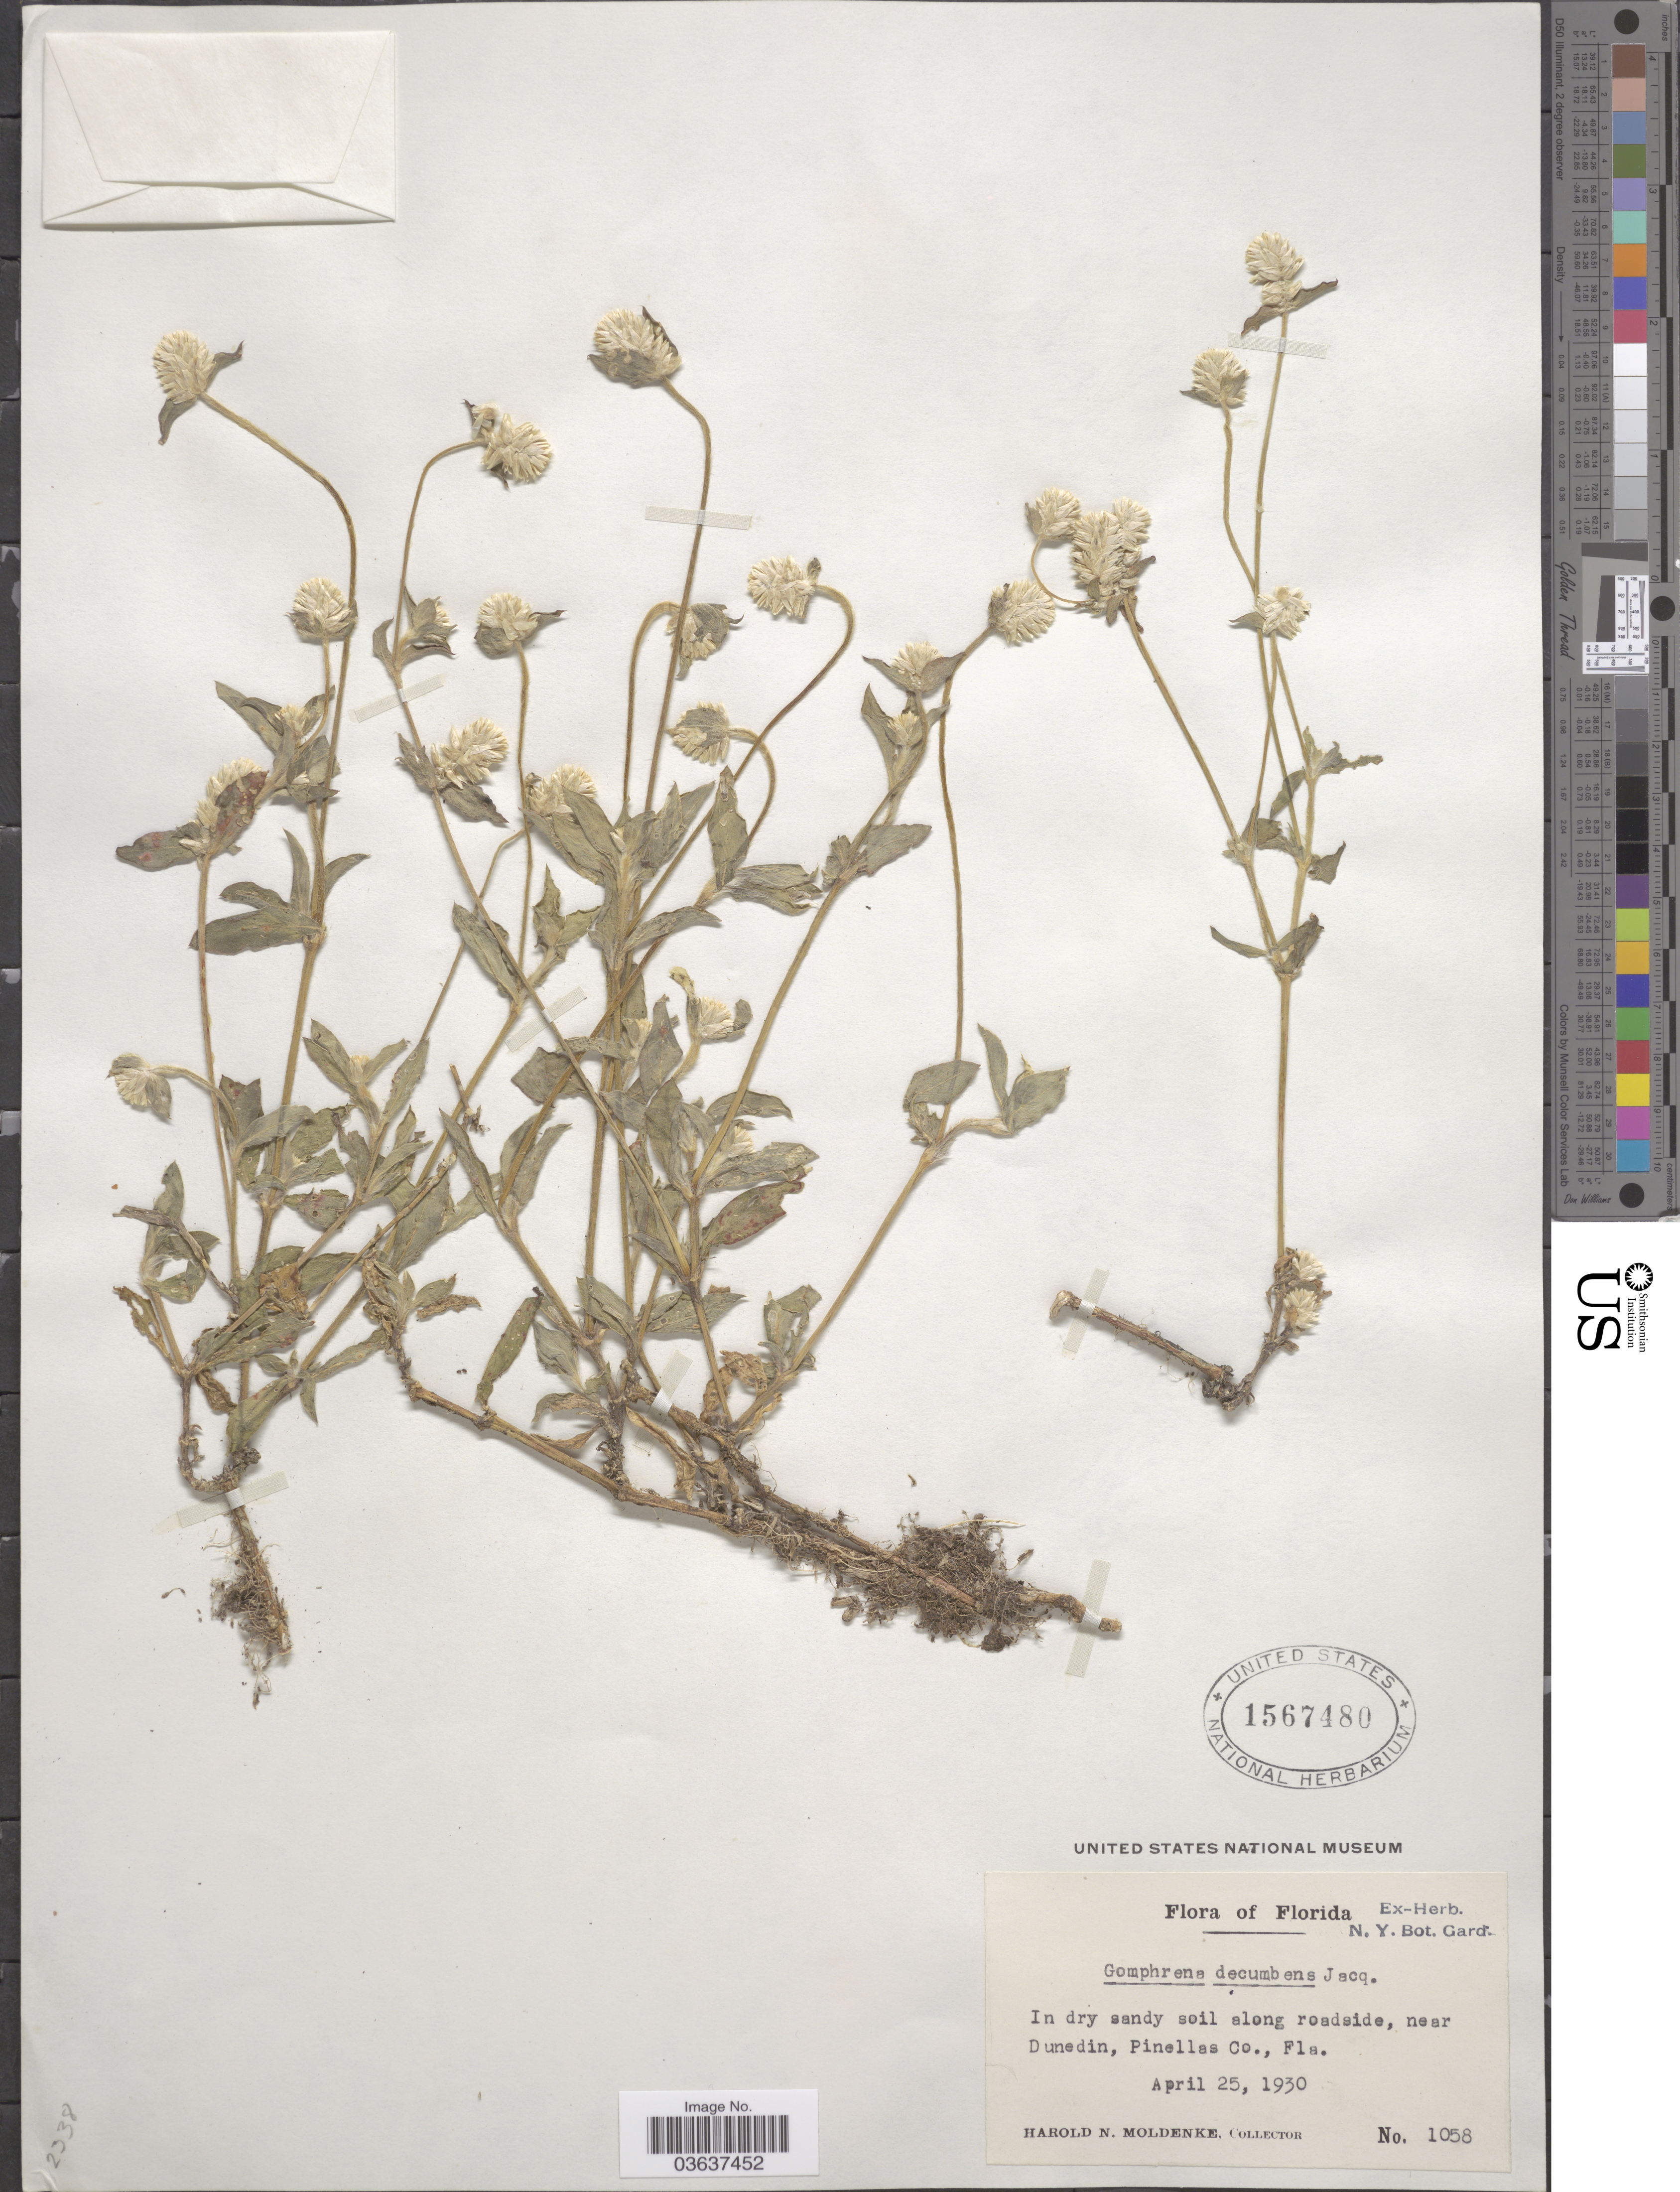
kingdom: Plantae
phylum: Tracheophyta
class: Magnoliopsida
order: Caryophyllales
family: Amaranthaceae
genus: Gomphrena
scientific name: Gomphrena dispersa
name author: Standl.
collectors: H. N. Moldenke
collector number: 1058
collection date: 1930-04-25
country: United States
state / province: Florida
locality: Near Dunedin, Pinellas Co.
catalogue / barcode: US 1567480